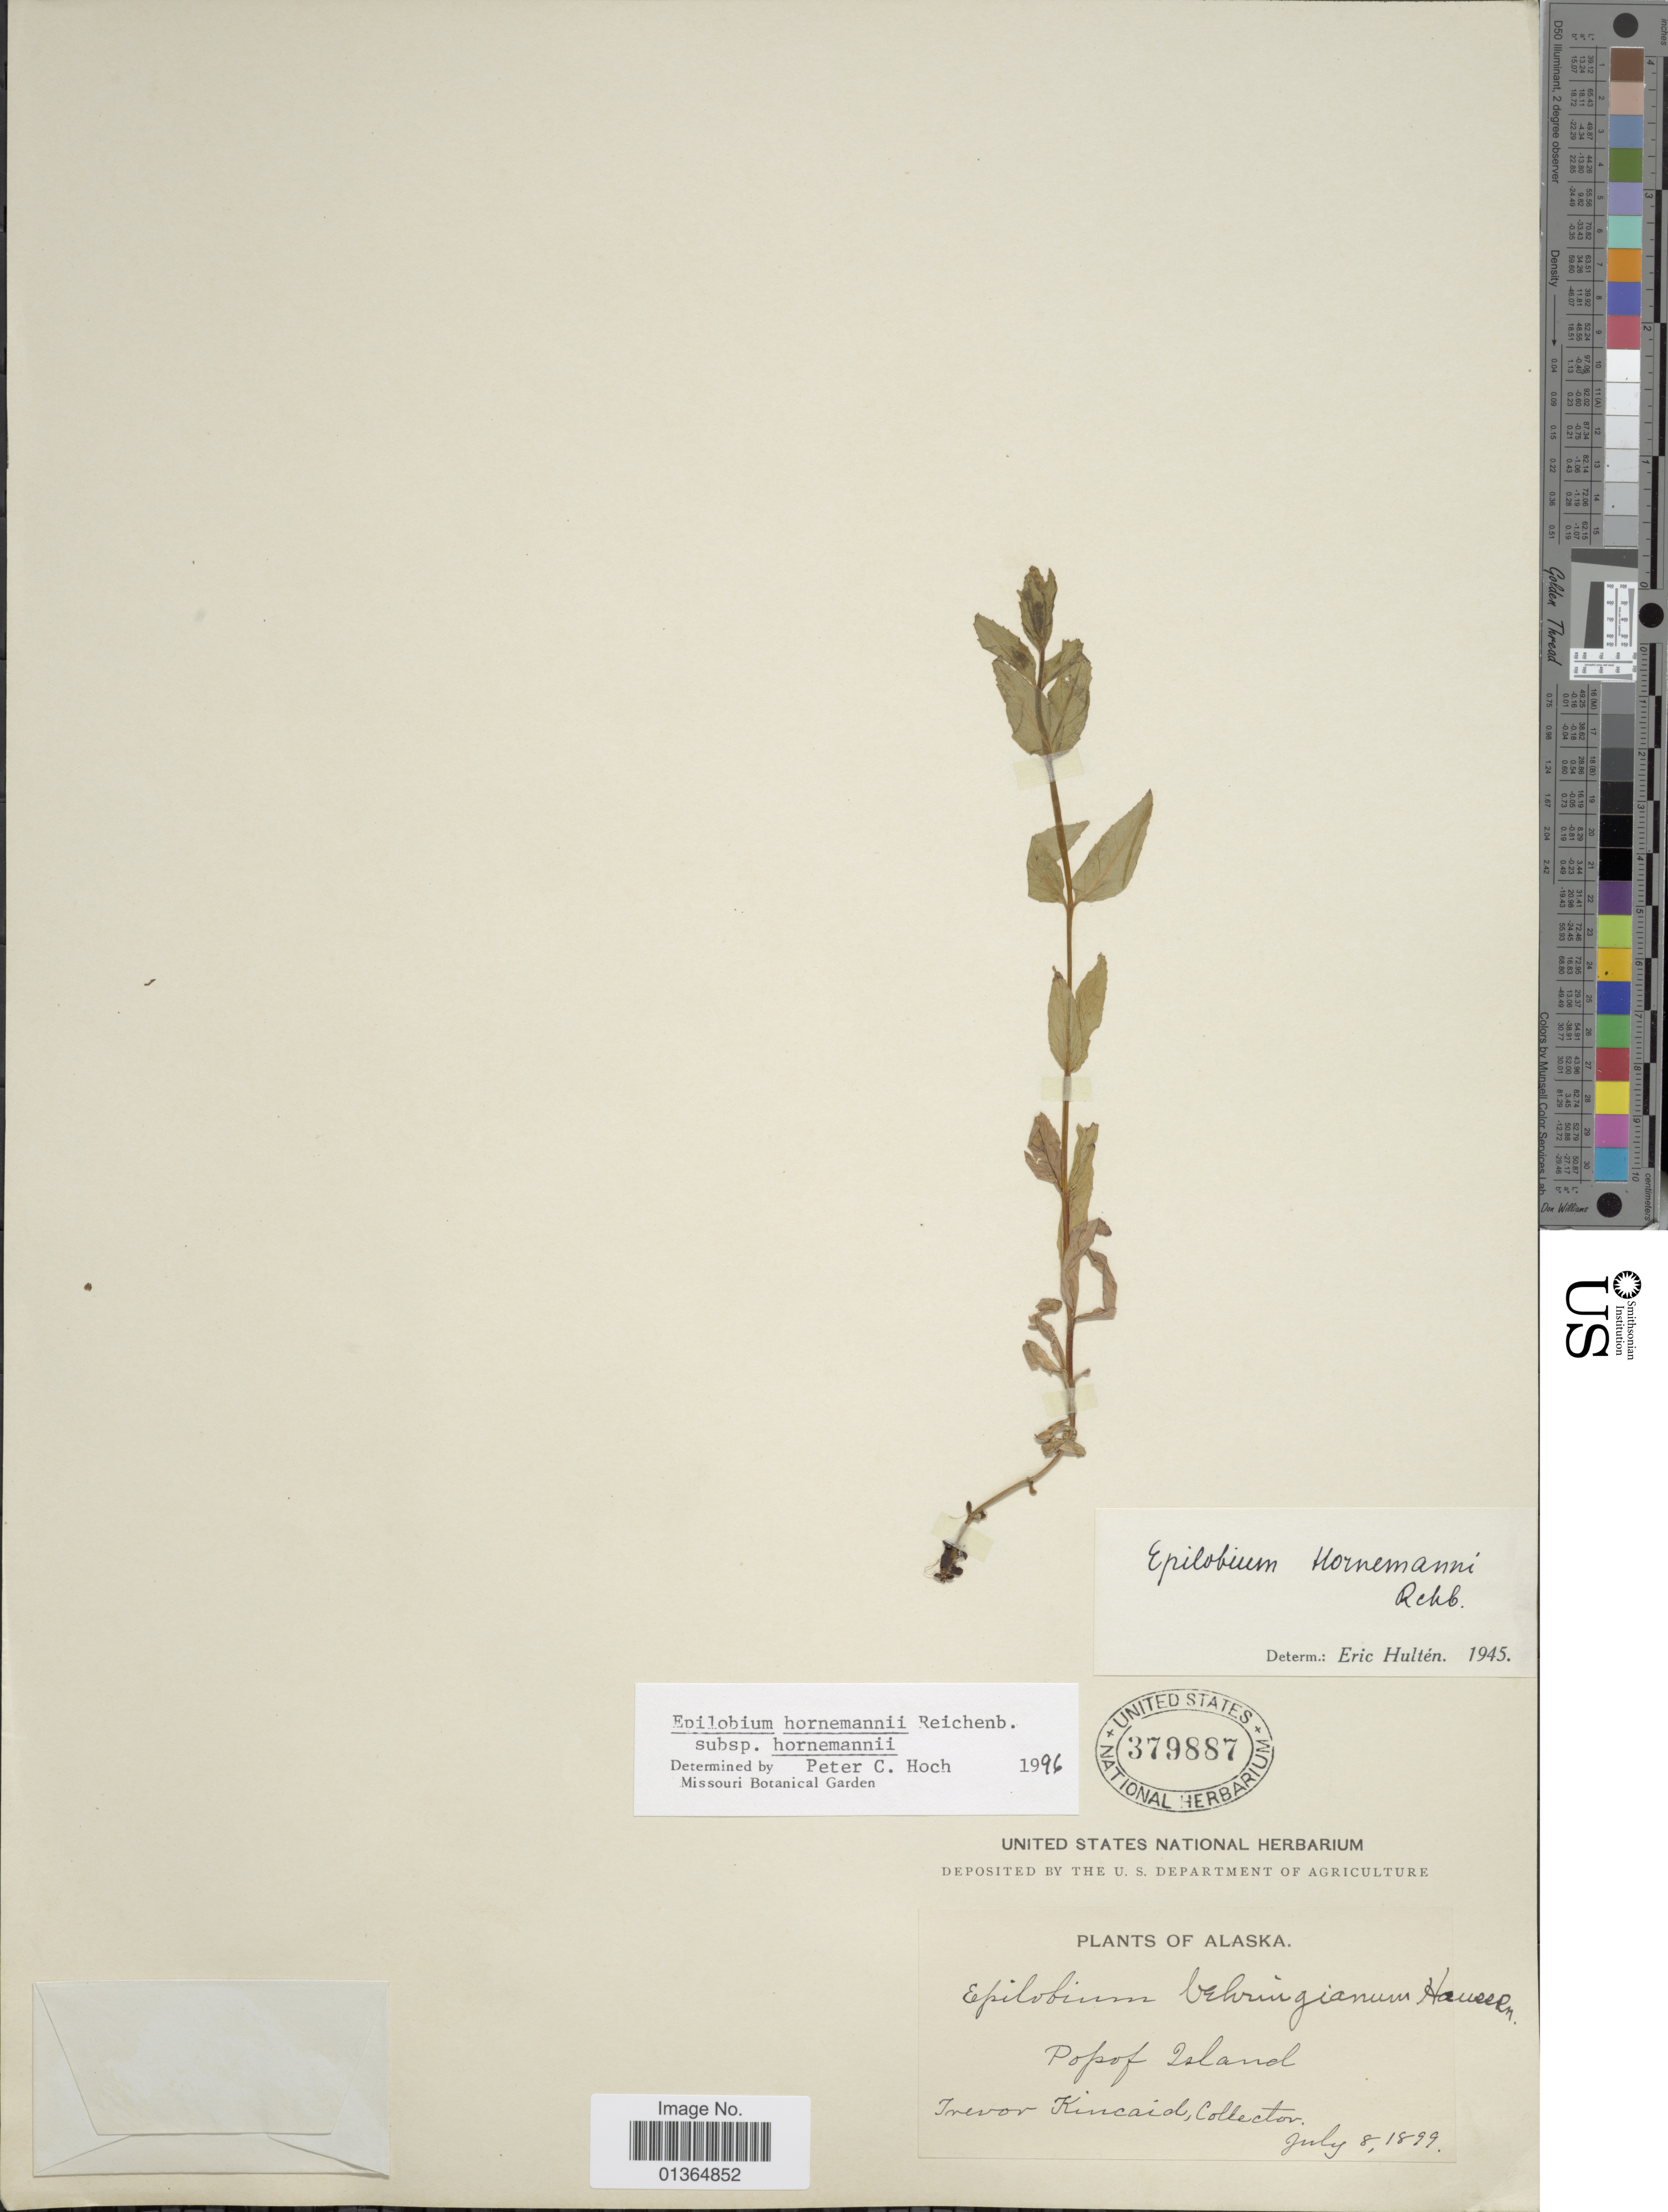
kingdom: Plantae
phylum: Tracheophyta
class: Magnoliopsida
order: Myrtales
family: Onagraceae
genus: Epilobium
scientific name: Epilobium hornemannii subsp. hornemannii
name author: Rchb.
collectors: T. C. Kincaid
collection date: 1899-07-08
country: United States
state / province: Alaska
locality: Popof Island.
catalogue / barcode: US 379887